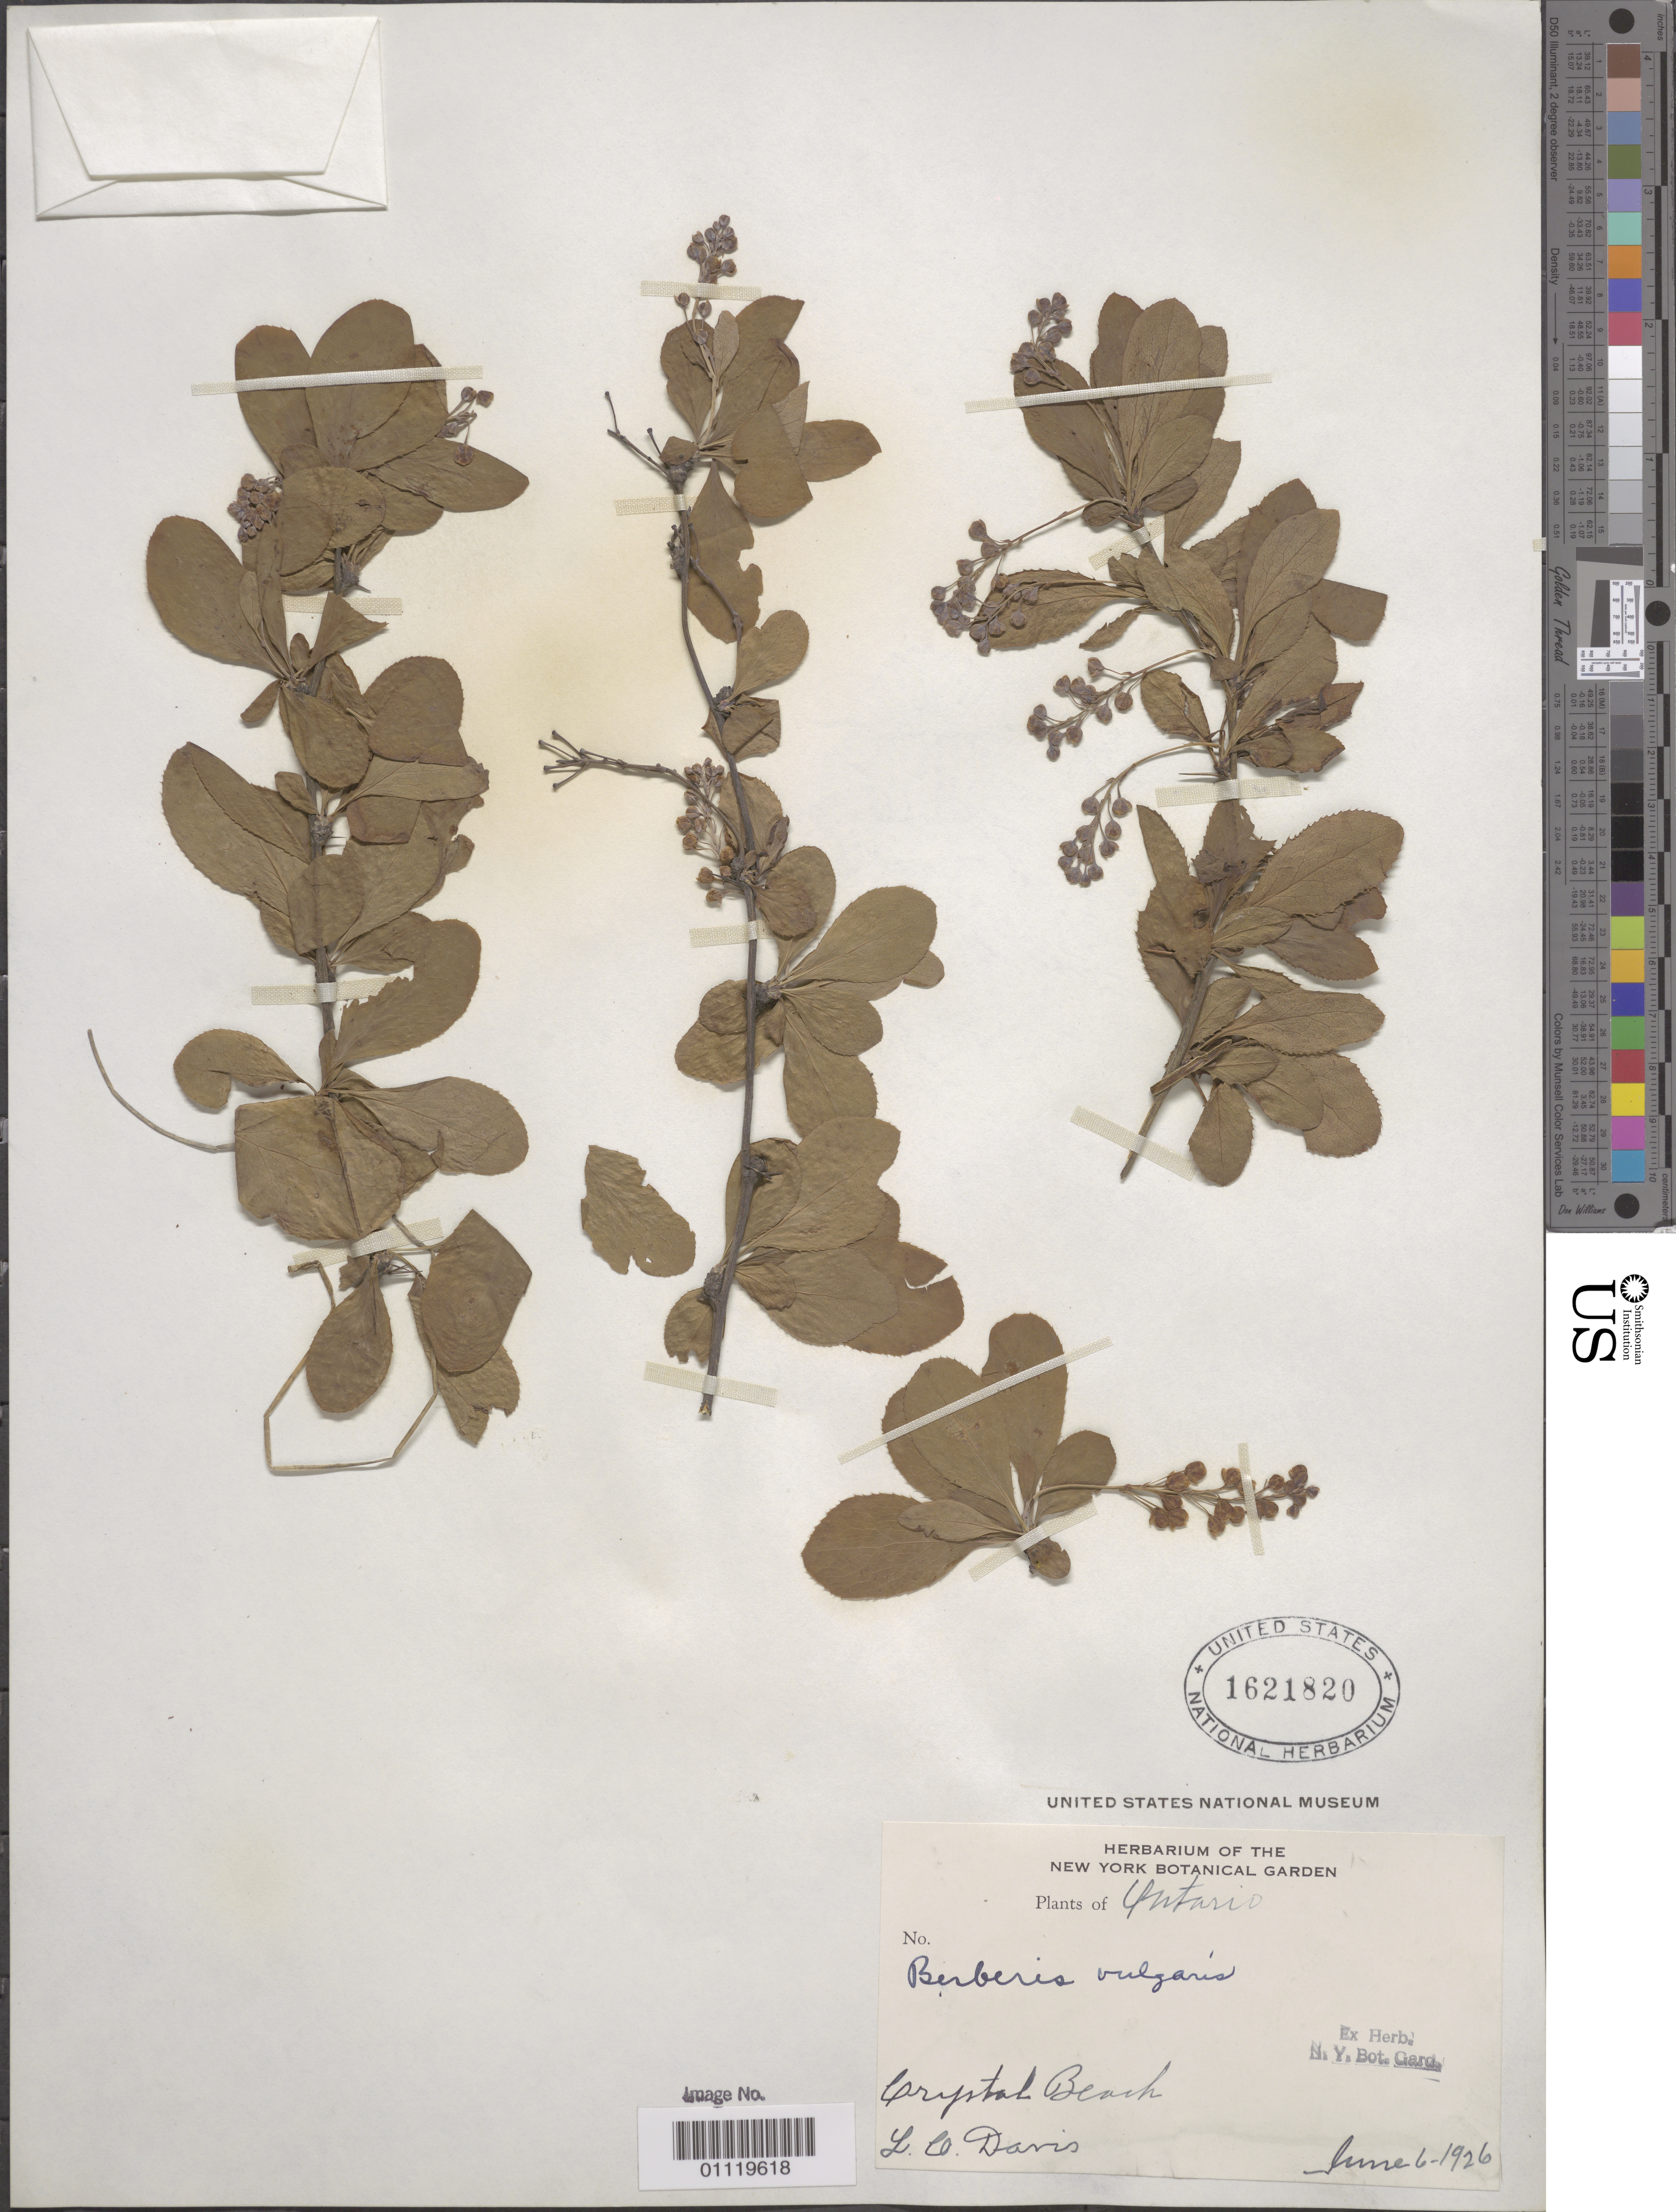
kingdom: Plantae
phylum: Tracheophyta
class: Magnoliopsida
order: Ranunculales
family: Berberidaceae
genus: Berberis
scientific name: Berberis vulgaris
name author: L.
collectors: L. C. Davis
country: Canada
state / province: Ontario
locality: Crystal Beach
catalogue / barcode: US 1621820